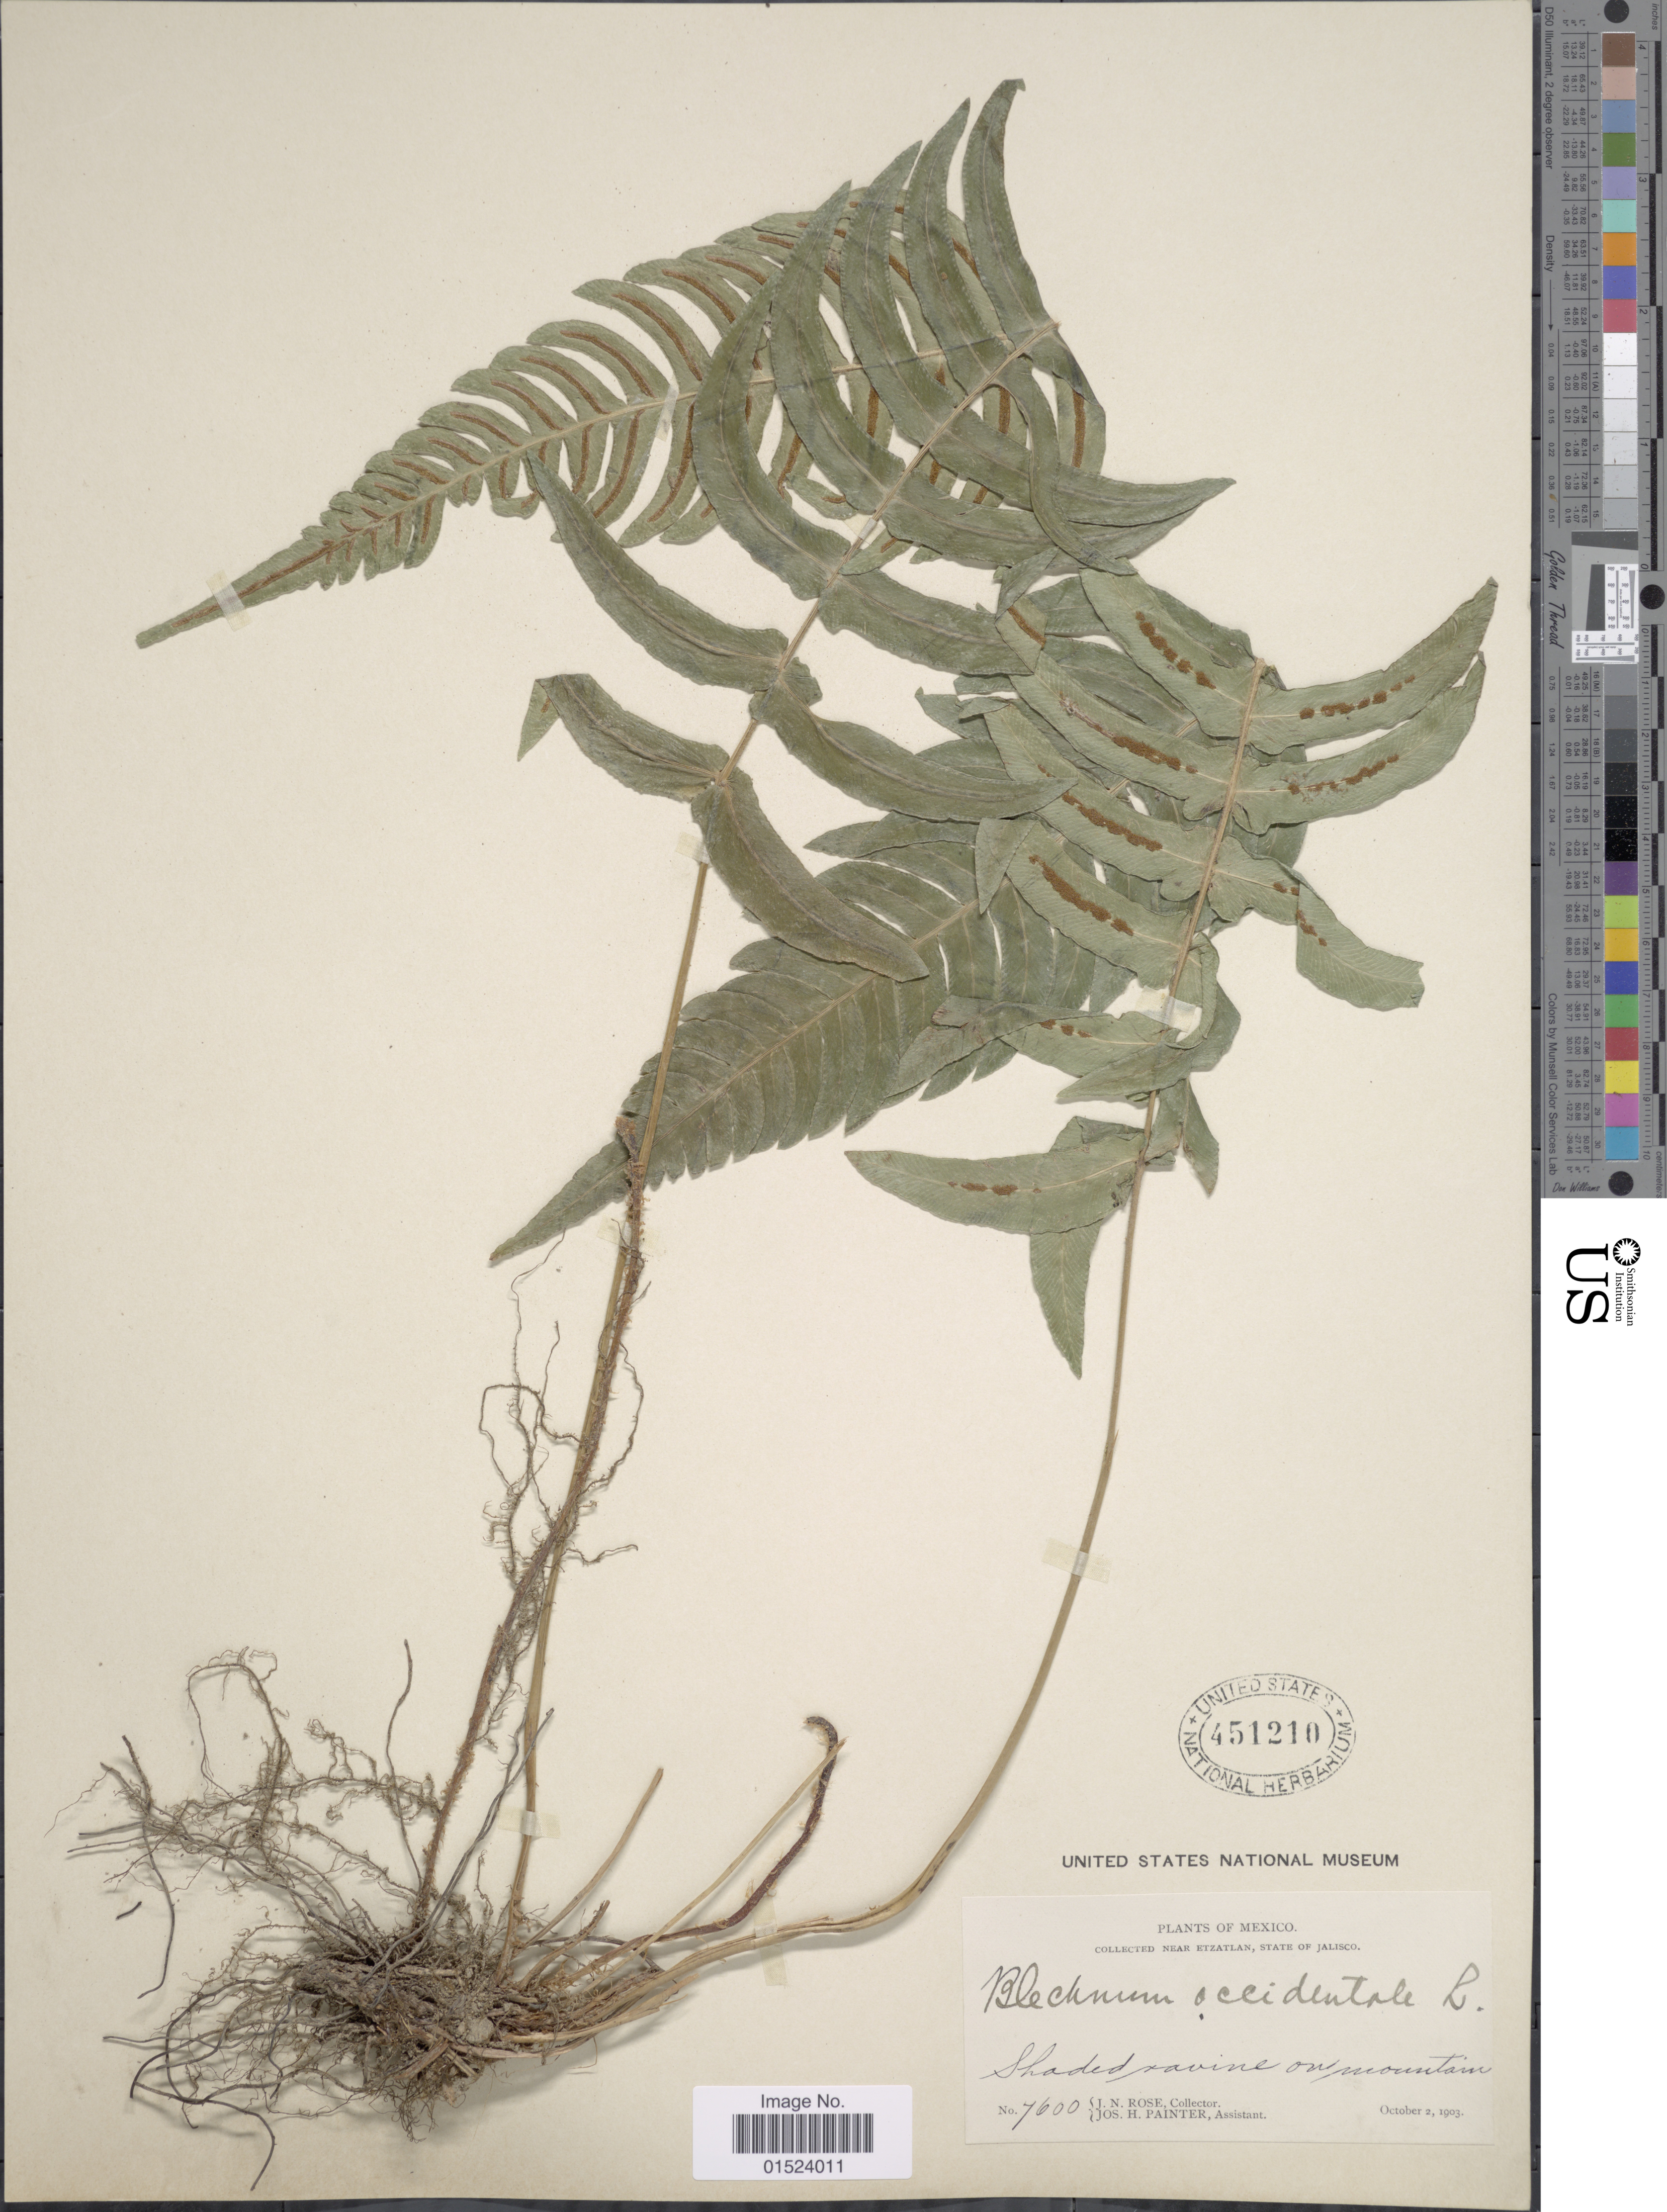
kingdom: Plantae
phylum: Tracheophyta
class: Polypodiopsida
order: Polypodiales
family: Blechnaceae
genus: Blechnum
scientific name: Blechnum glandulosum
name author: Link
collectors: J. N. Rose & J. H. Painter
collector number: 7600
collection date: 1903-10-02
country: Mexico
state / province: Jalisco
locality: Near Etzatlan, shaded ravine on mountain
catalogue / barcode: US 451210